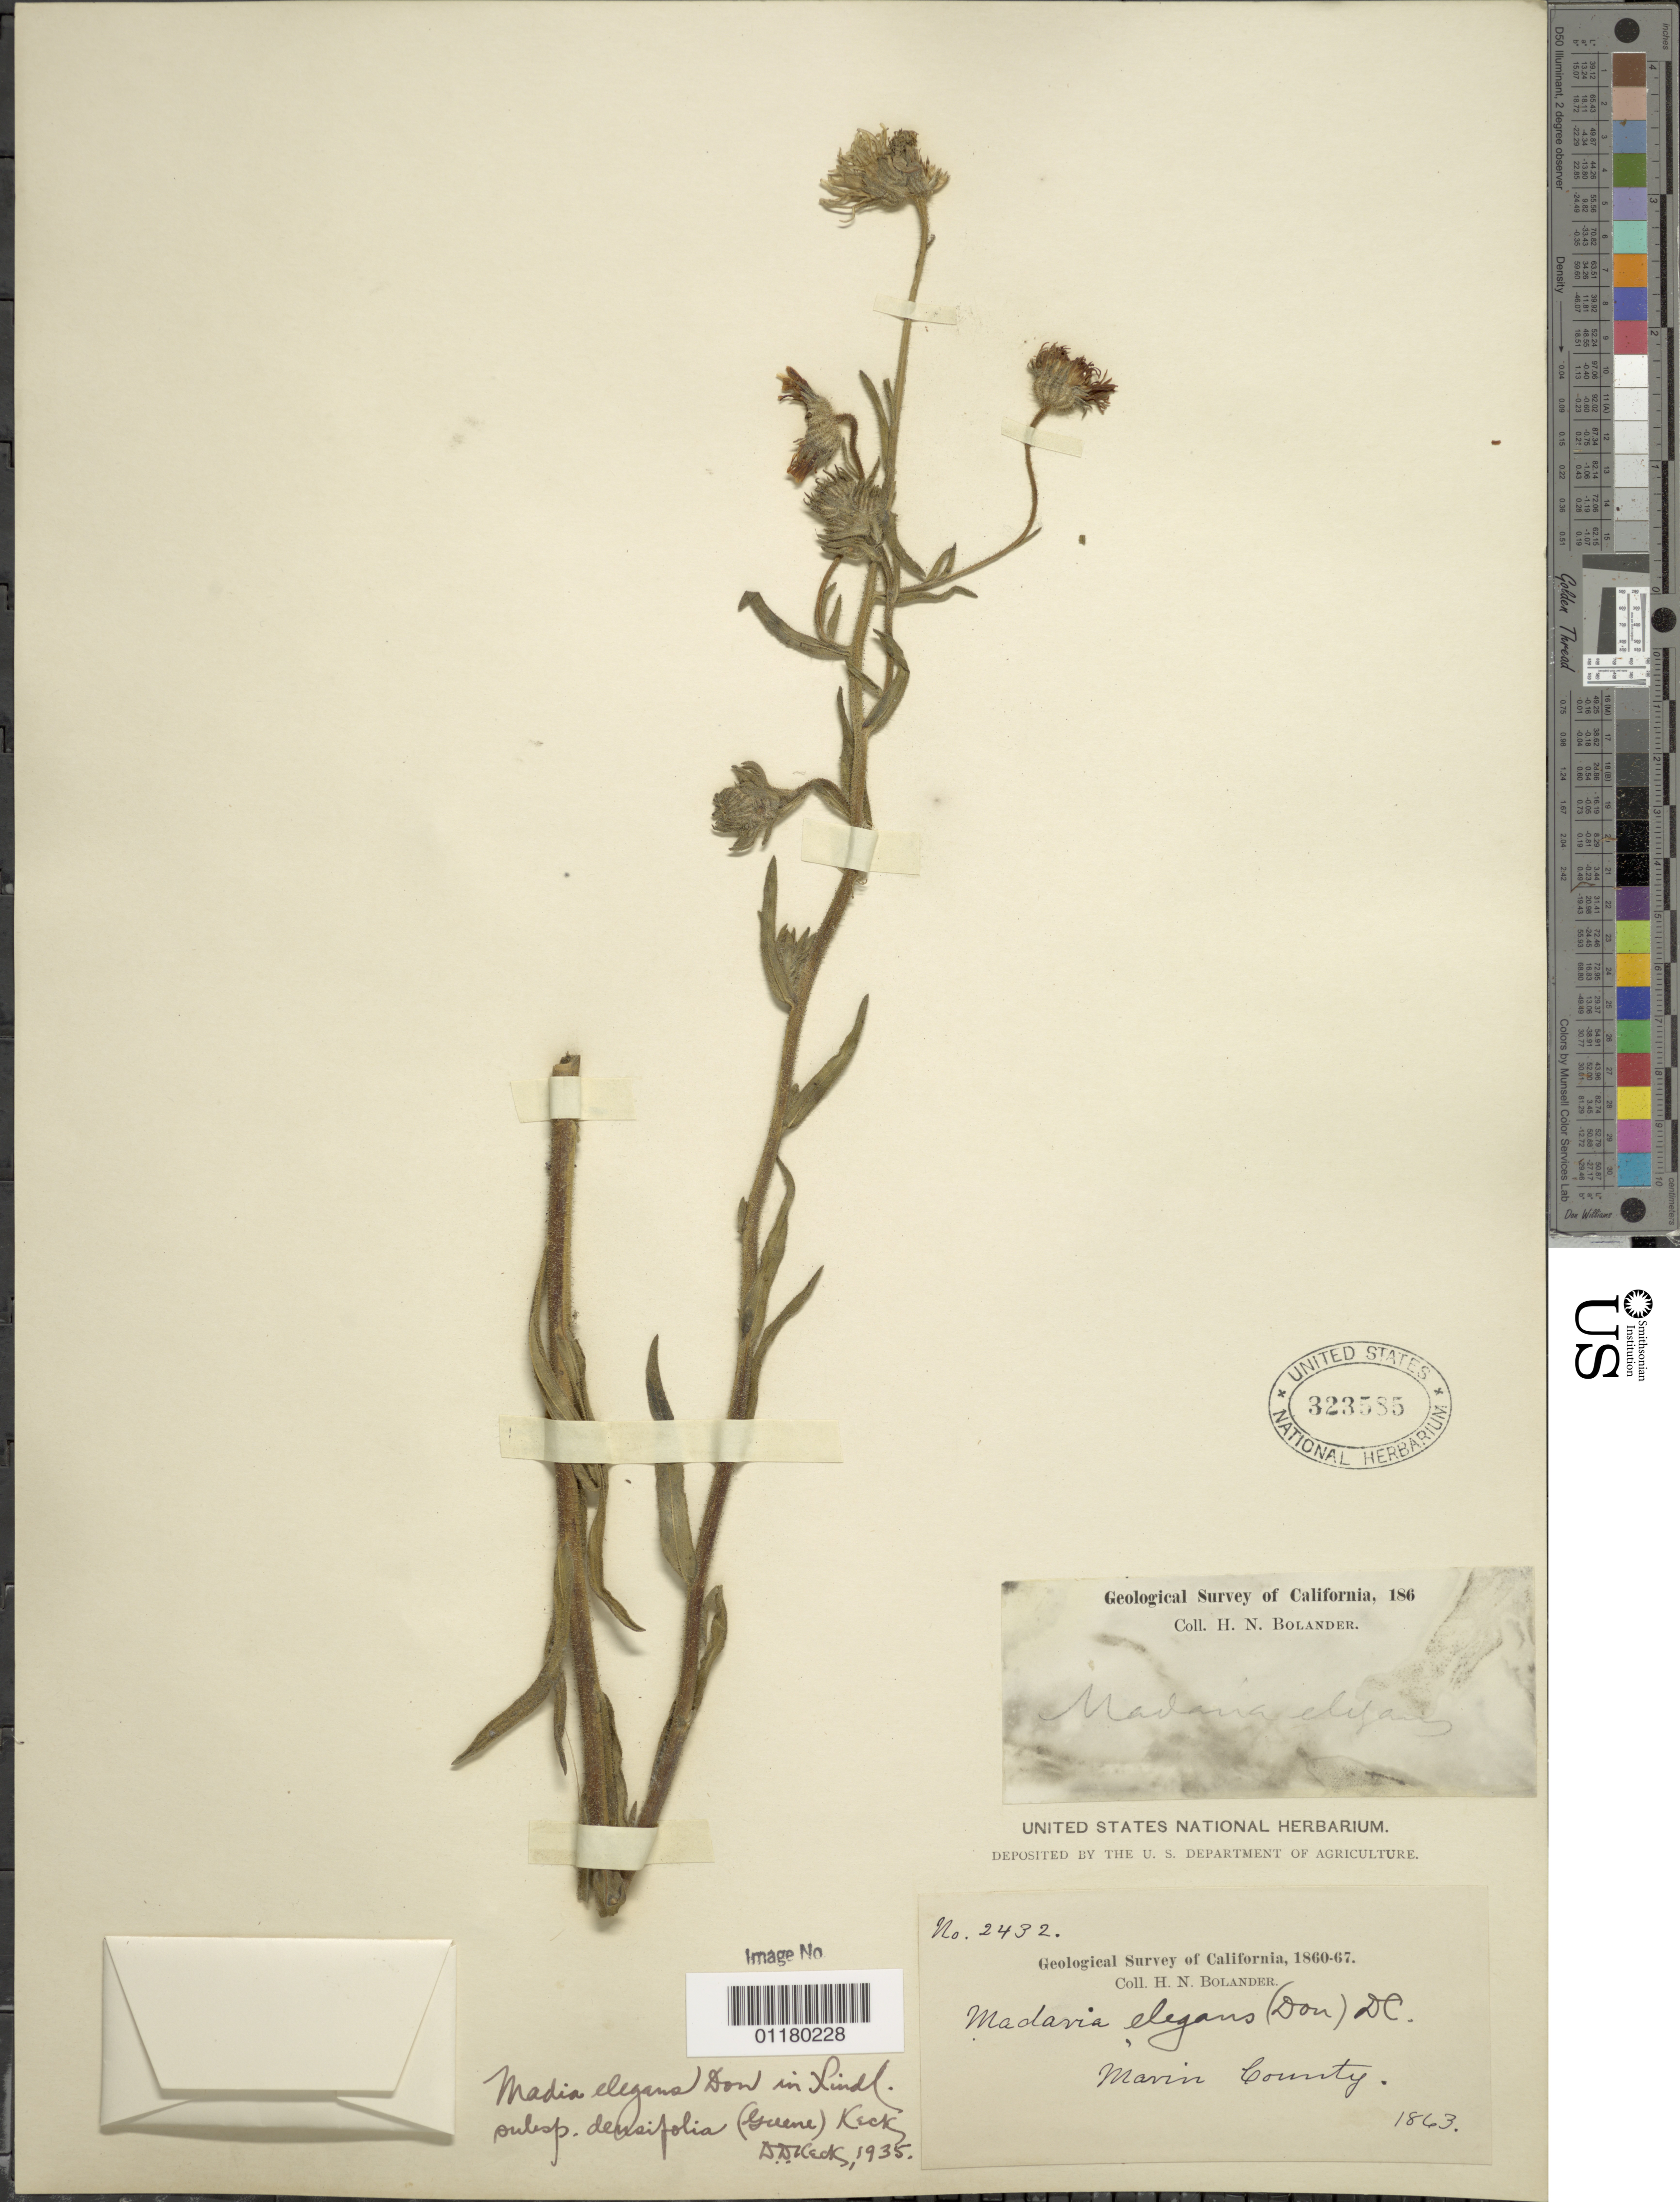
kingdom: Plantae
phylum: Tracheophyta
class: Magnoliopsida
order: Asterales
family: Asteraceae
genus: Madia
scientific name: Madia elegans subsp. densifolia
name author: (Greene) D.D. Keck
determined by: Keck, David D.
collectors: H. Bolander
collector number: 2432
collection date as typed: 1863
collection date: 1863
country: United States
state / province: California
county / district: Marin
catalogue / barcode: US 323585